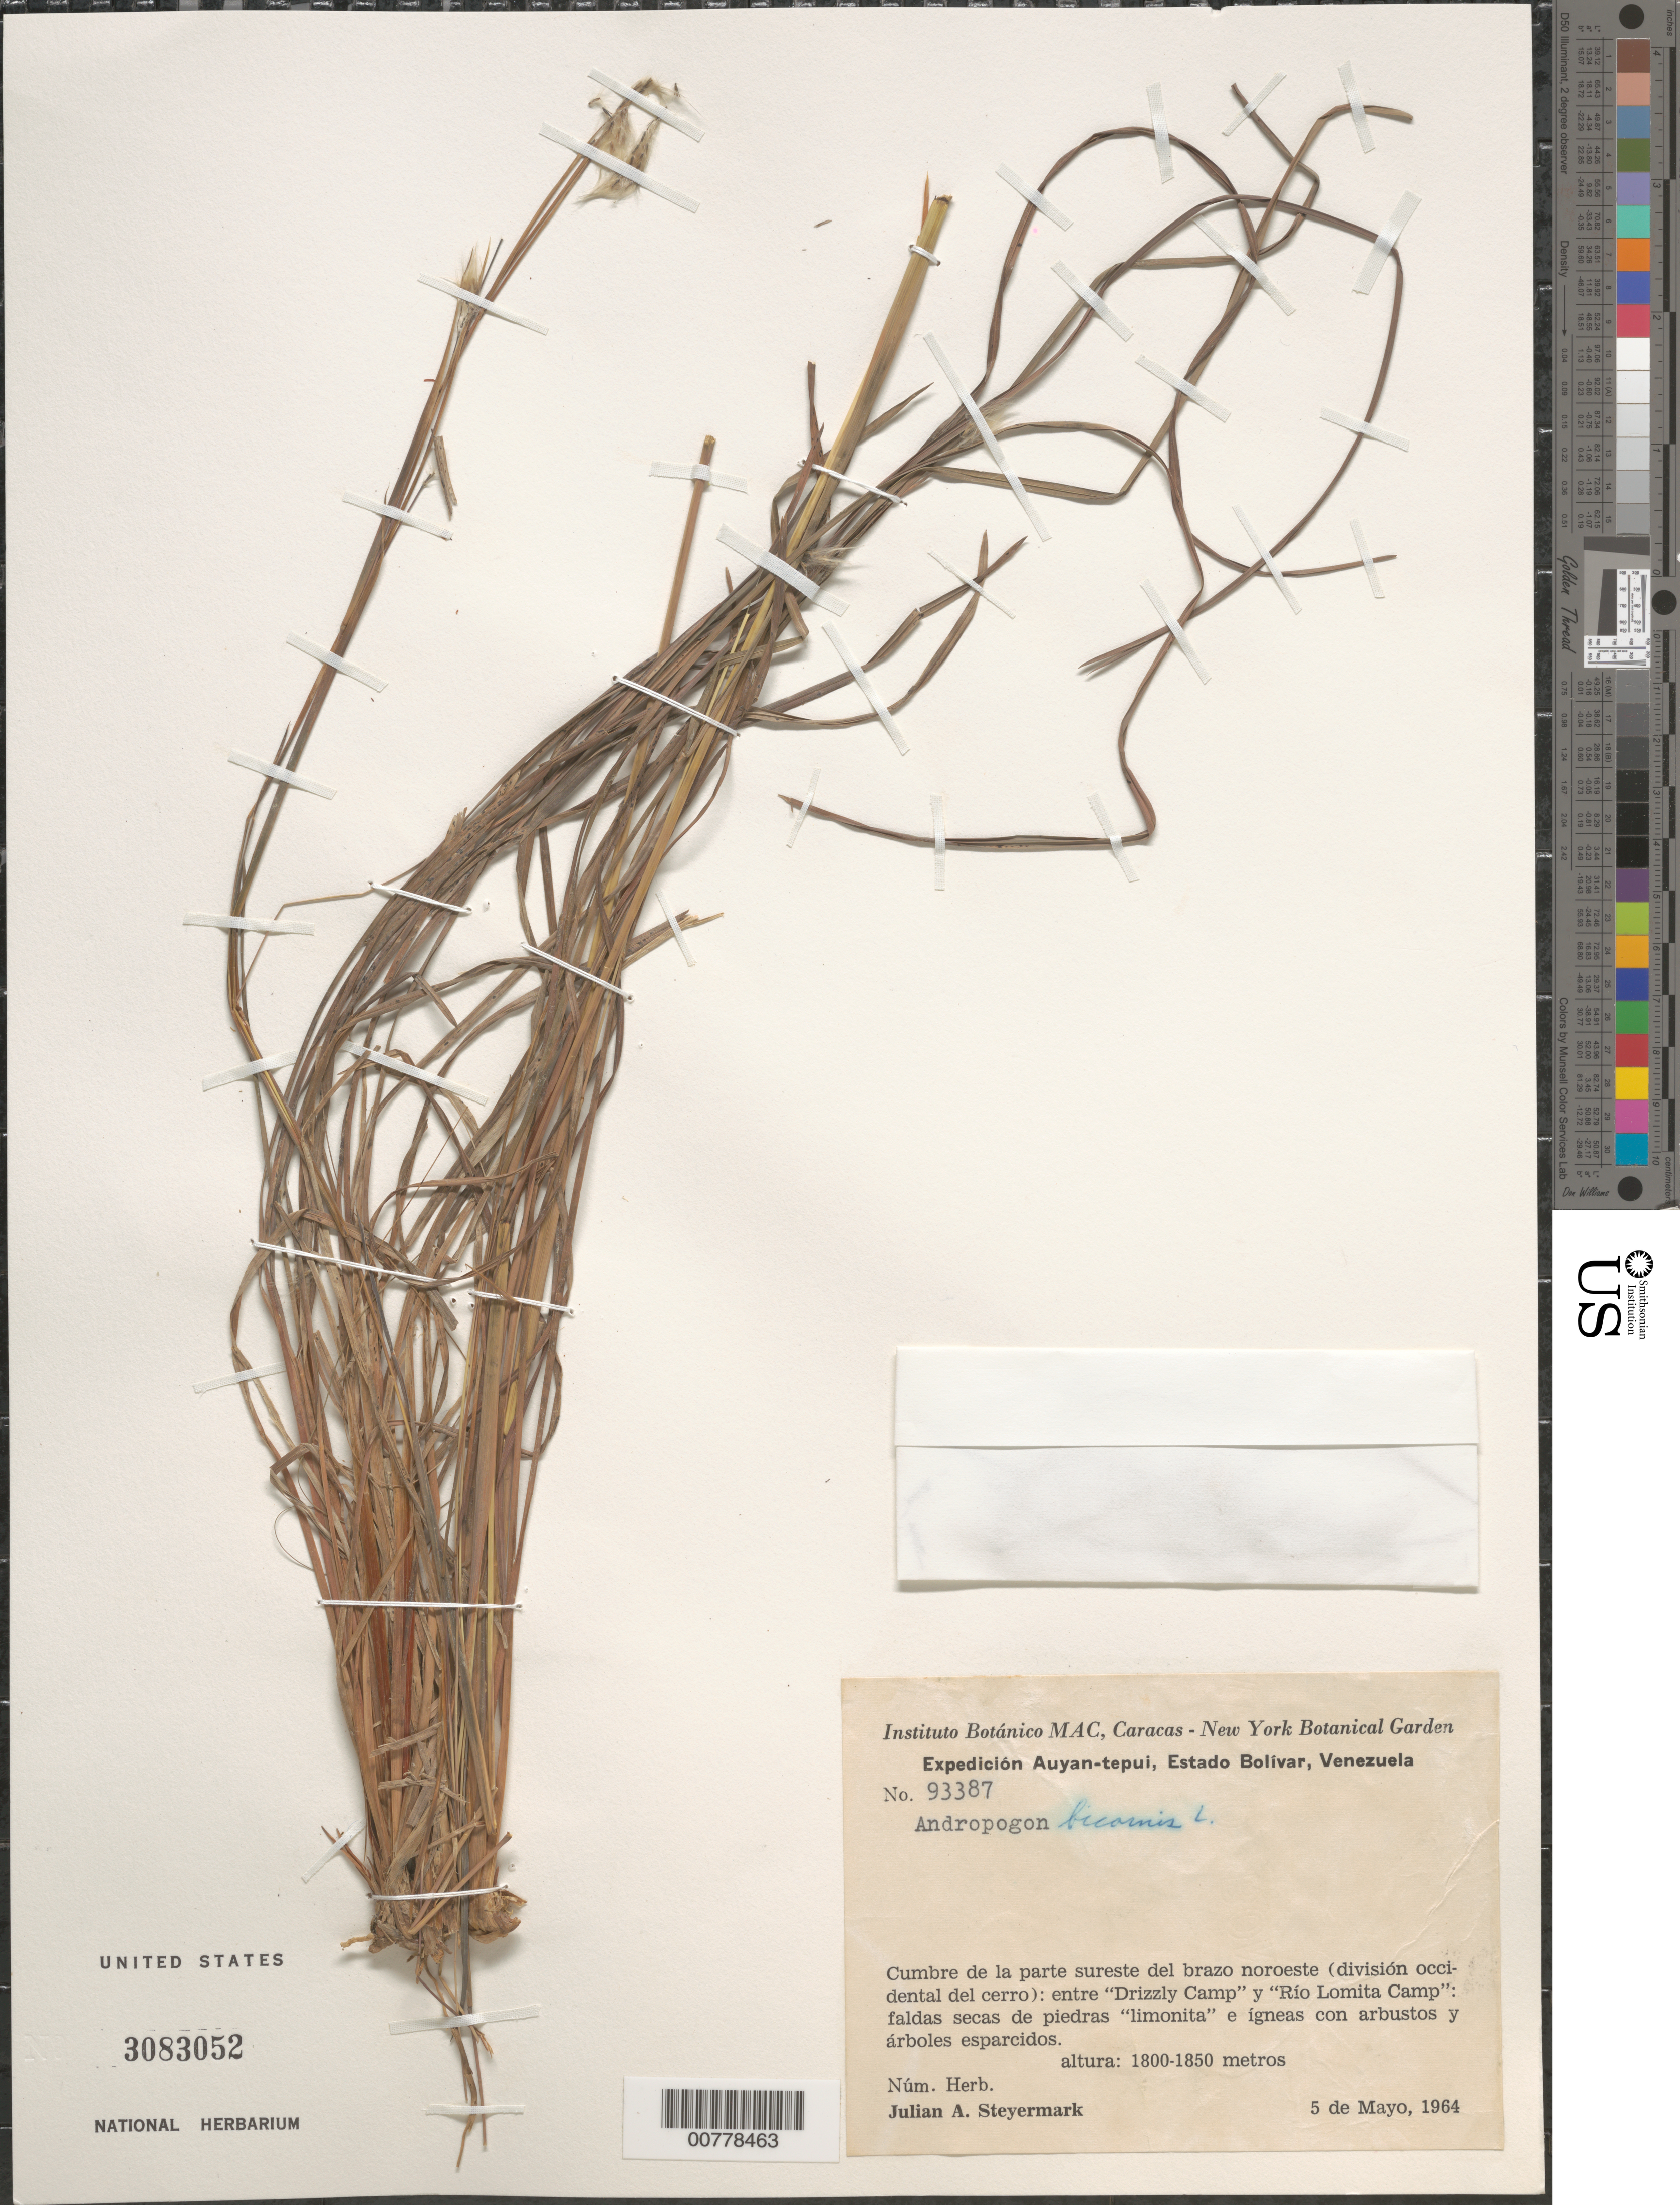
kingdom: Plantae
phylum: Tracheophyta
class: Liliopsida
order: Poales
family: Poaceae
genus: Andropogon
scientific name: Andropogon bicornis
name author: L.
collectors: J. Steyermark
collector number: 93387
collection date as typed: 5-May-64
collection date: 1964-05-05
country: Venezuela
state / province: Bolívar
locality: Auyan-tepuí, cumbre de la parte sureste del brazo noroeste (division occidental del cerro): entre "Drizzly Camp" y "Río Lomita Camp"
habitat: Faldas secas de piedras "limonita" e igneas con arubstos y arbolse esparcidos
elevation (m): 1800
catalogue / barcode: US 3083052